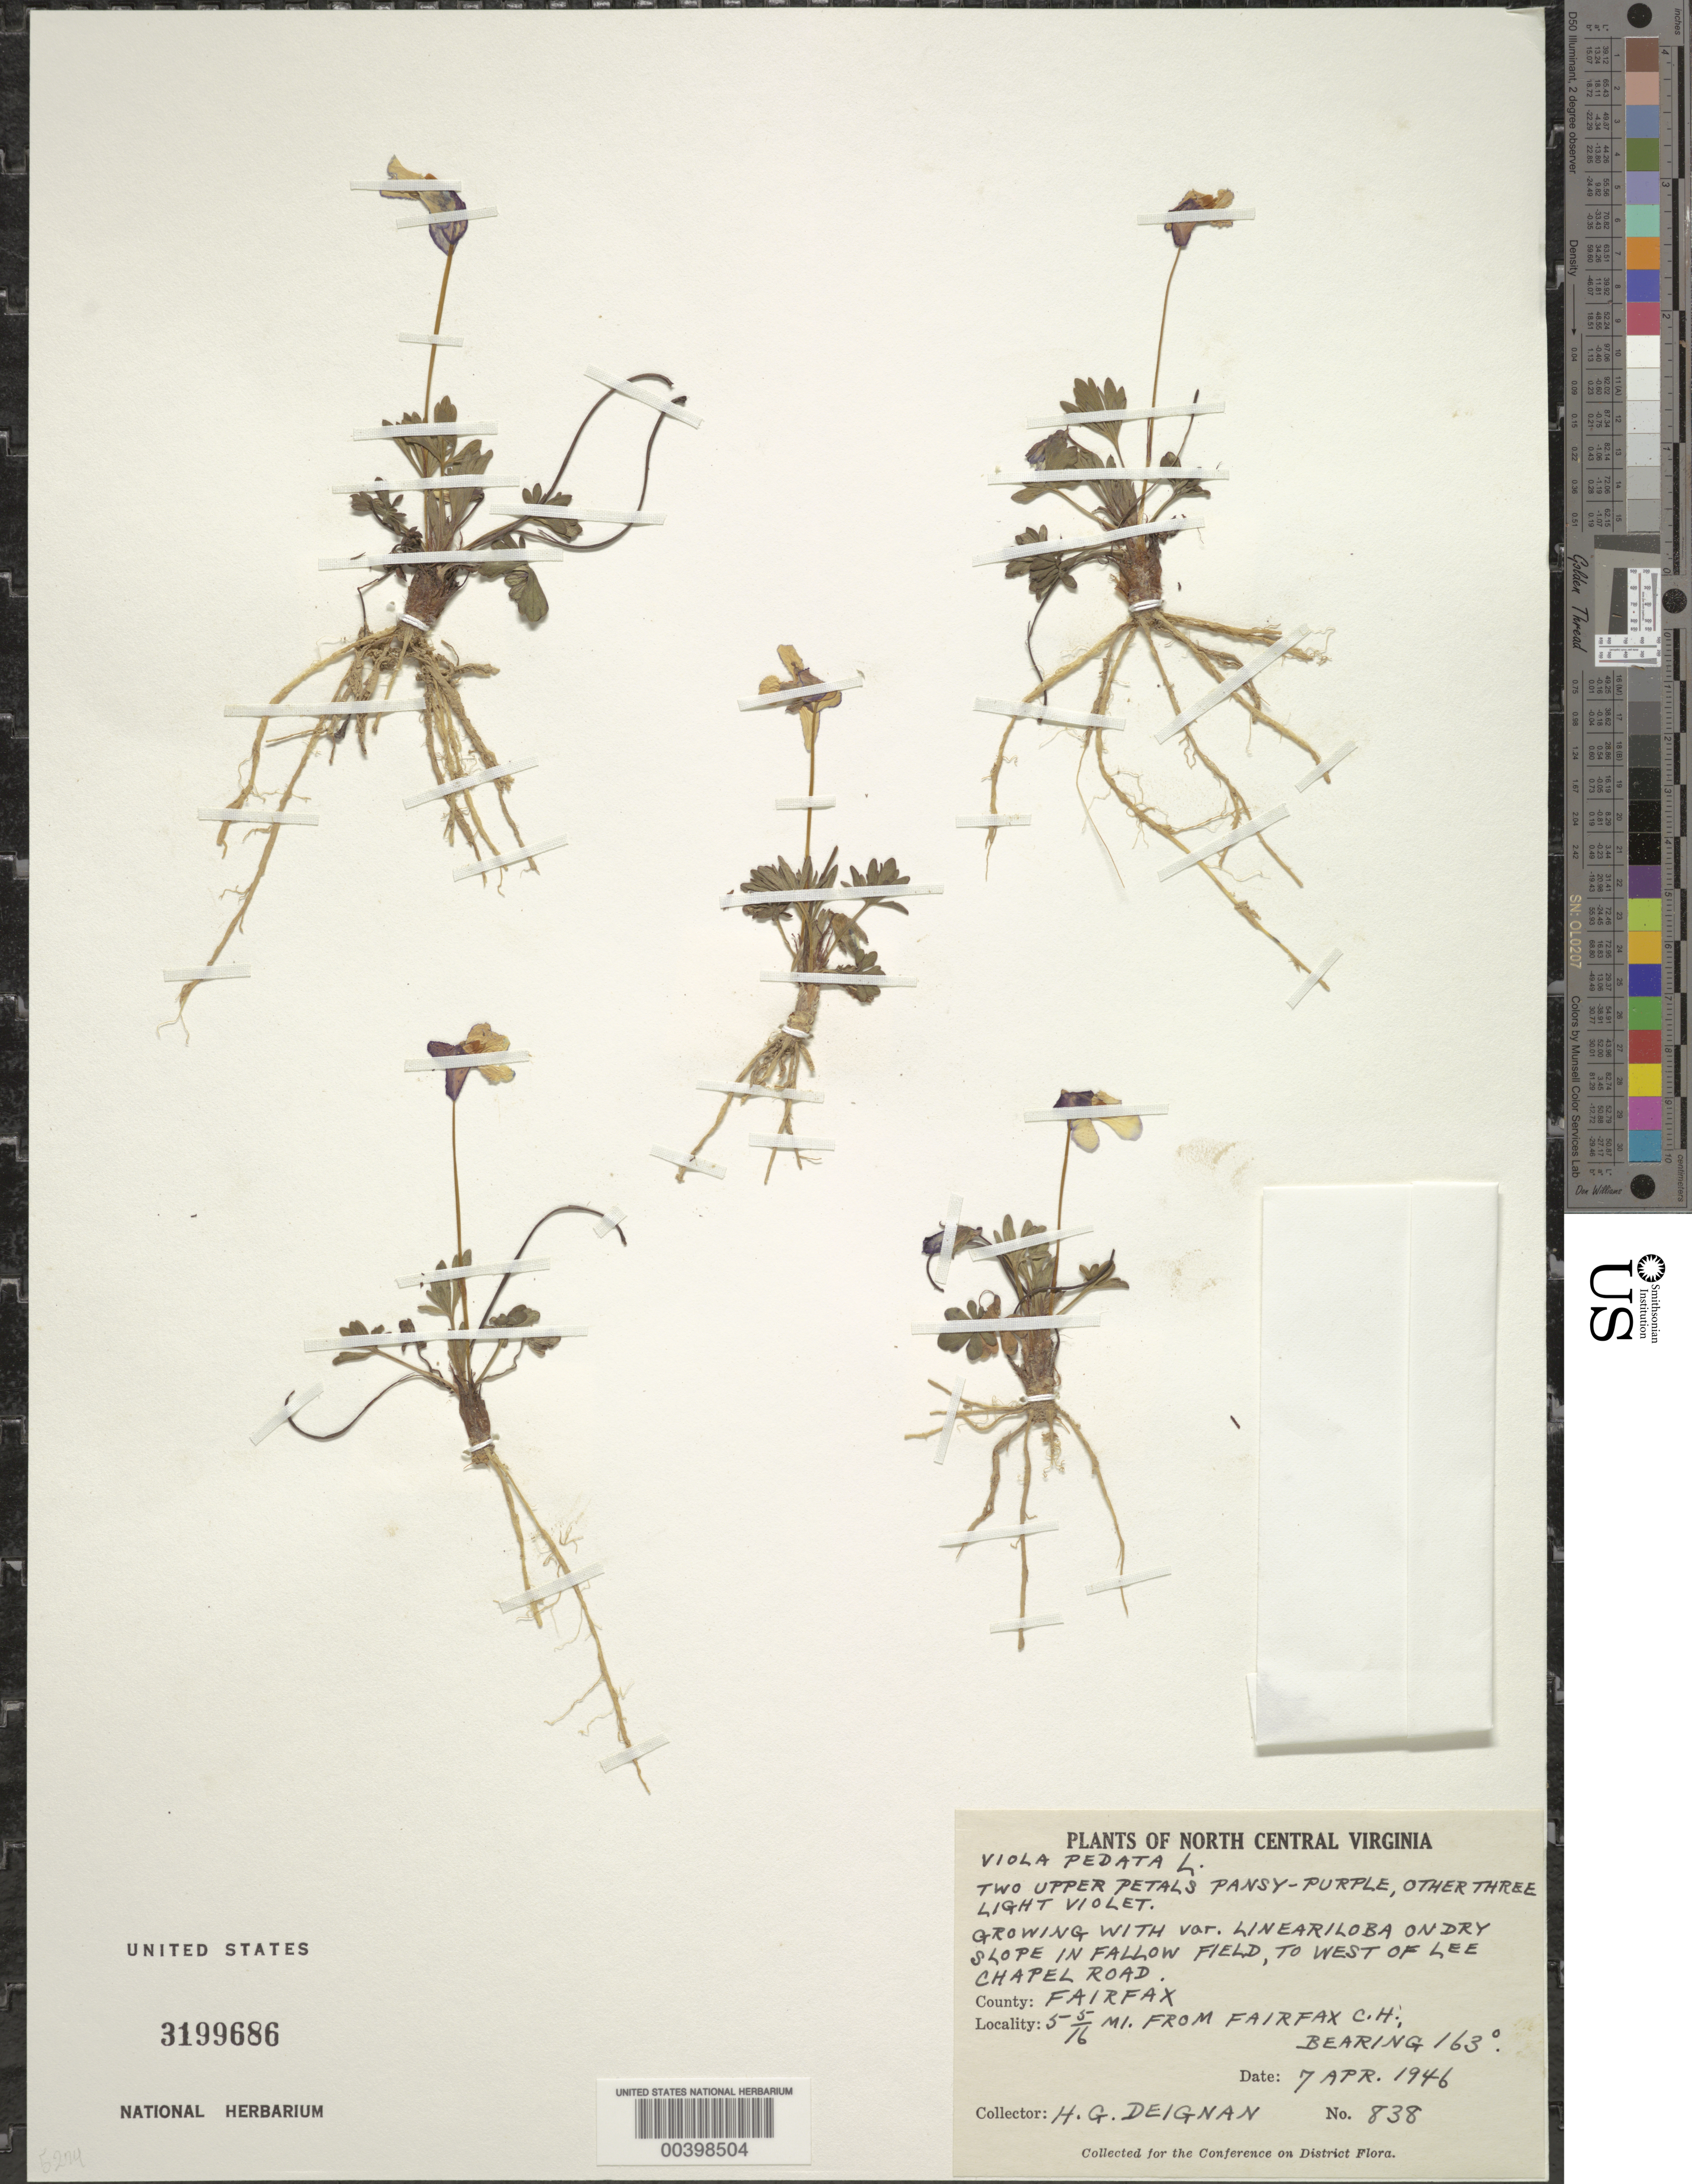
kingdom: Plantae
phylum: Tracheophyta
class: Magnoliopsida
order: Malpighiales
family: Violaceae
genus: Viola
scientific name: Viola pedata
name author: L.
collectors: H. Deignan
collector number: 838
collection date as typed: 07 Apr 1946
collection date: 1946-04-07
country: United States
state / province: Virginia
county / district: Fairfax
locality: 5 15/16 mi from Fairfax County Court House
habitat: On dry slope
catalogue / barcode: US 3199686